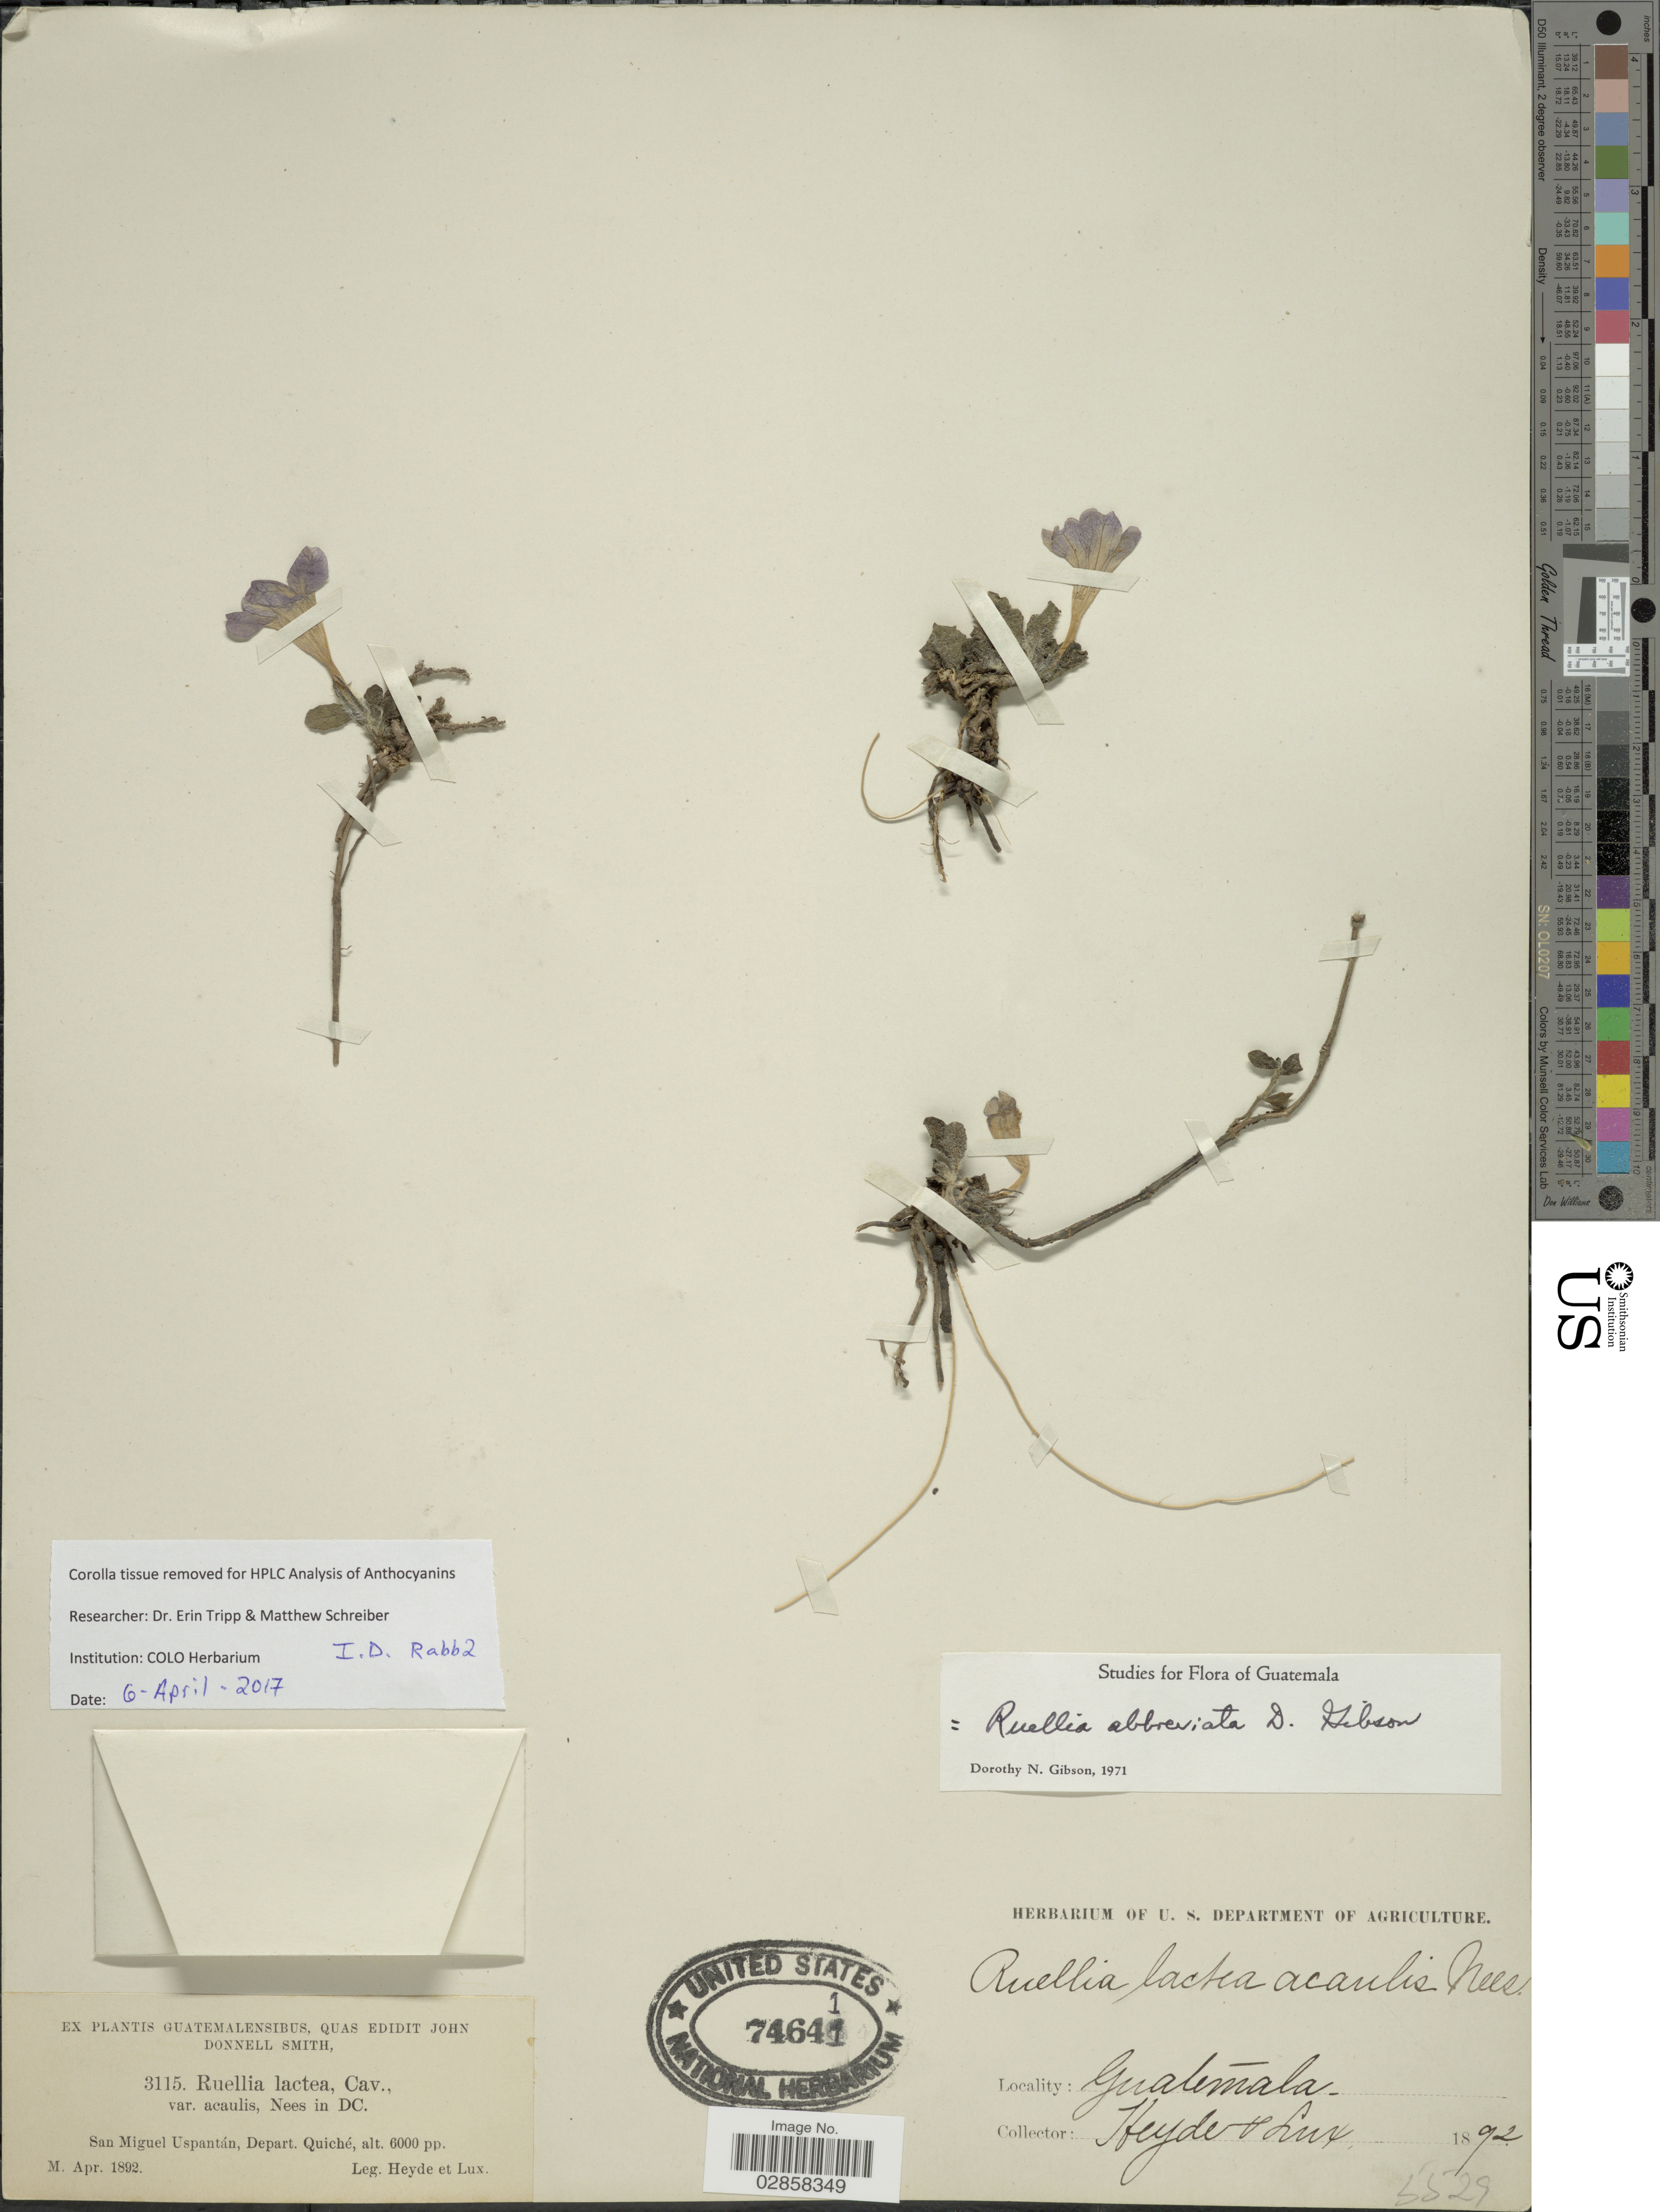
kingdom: Plantae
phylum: Tracheophyta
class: Magnoliopsida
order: Lamiales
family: Acanthaceae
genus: Ruellia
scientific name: Ruellia abbreviata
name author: D.N. Gibson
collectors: Heyde & Lux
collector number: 3115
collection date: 1892-04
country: Guatemala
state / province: El Quiché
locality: San Miguel Uspantán, Depart. Quiché.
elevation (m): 1829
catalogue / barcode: US 74641